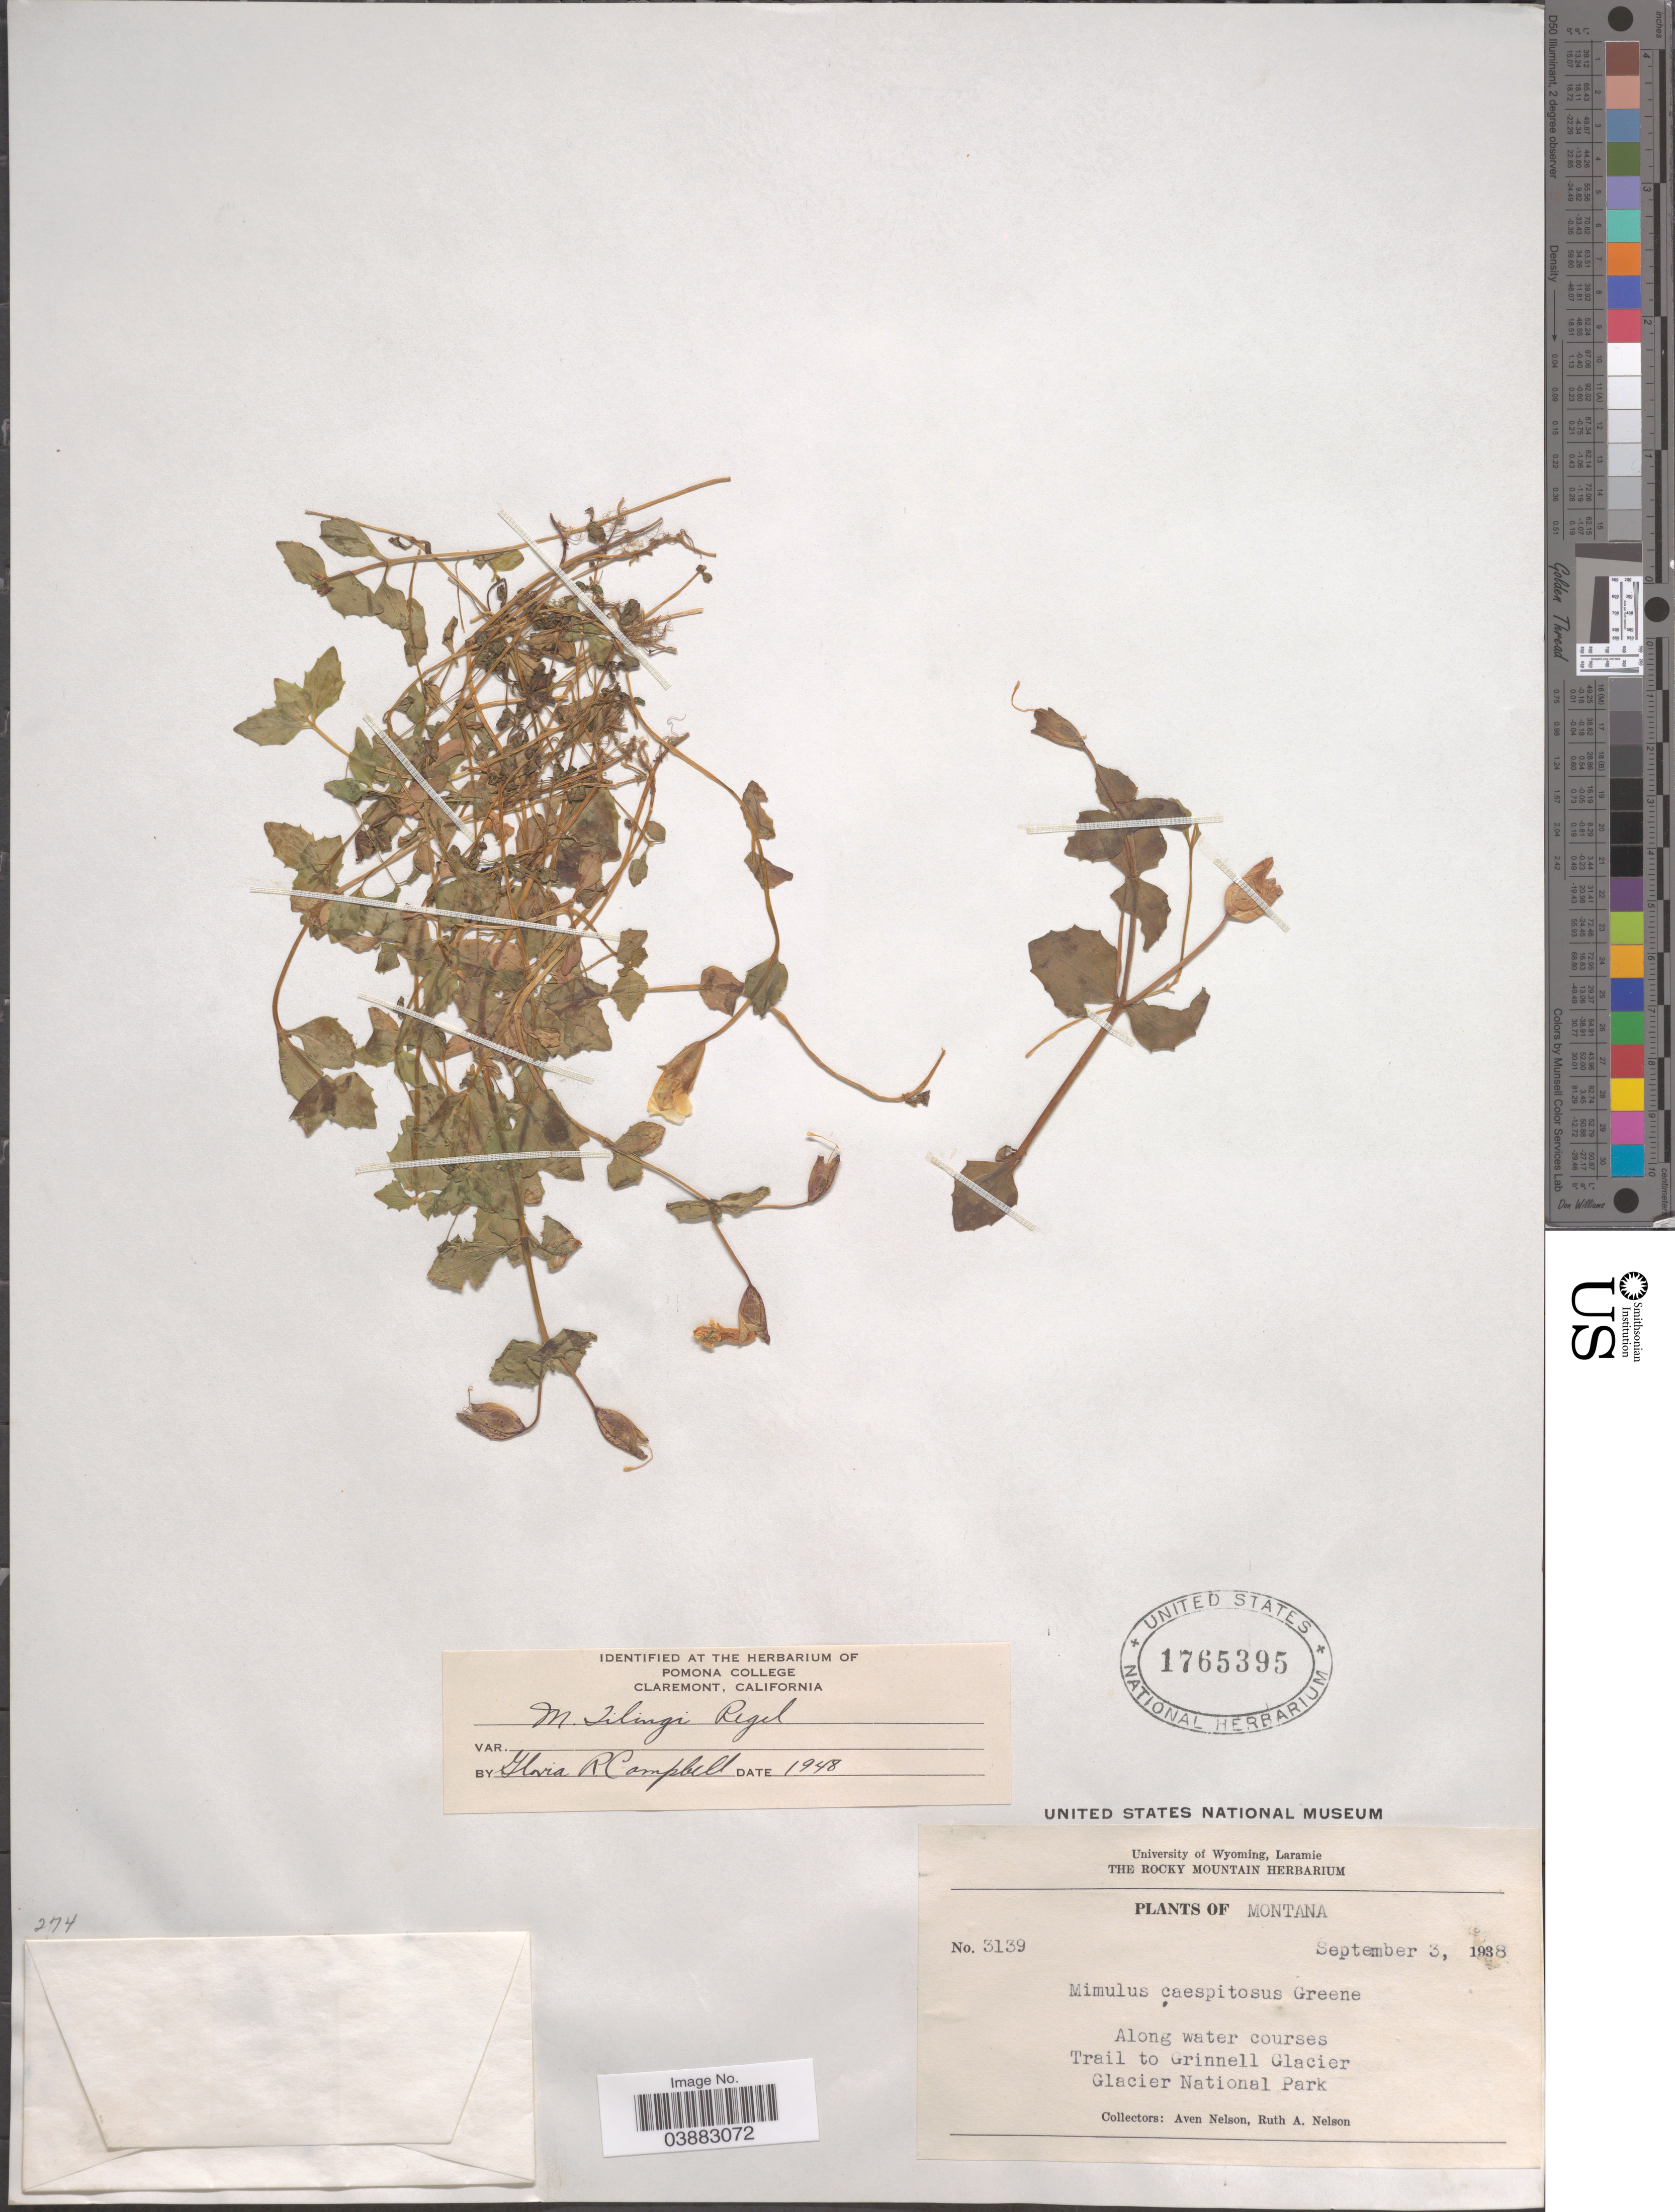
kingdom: Plantae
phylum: Tracheophyta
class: Magnoliopsida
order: Lamiales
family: Phrymaceae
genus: Mimulus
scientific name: Mimulus tilingii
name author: Regel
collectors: A. Nelson & R. A. Nelson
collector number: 3139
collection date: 1938-09-03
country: United States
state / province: Montana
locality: Along water courses. Trail to Grinnell Glacier. Glacier National Park.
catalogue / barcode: US 1765395